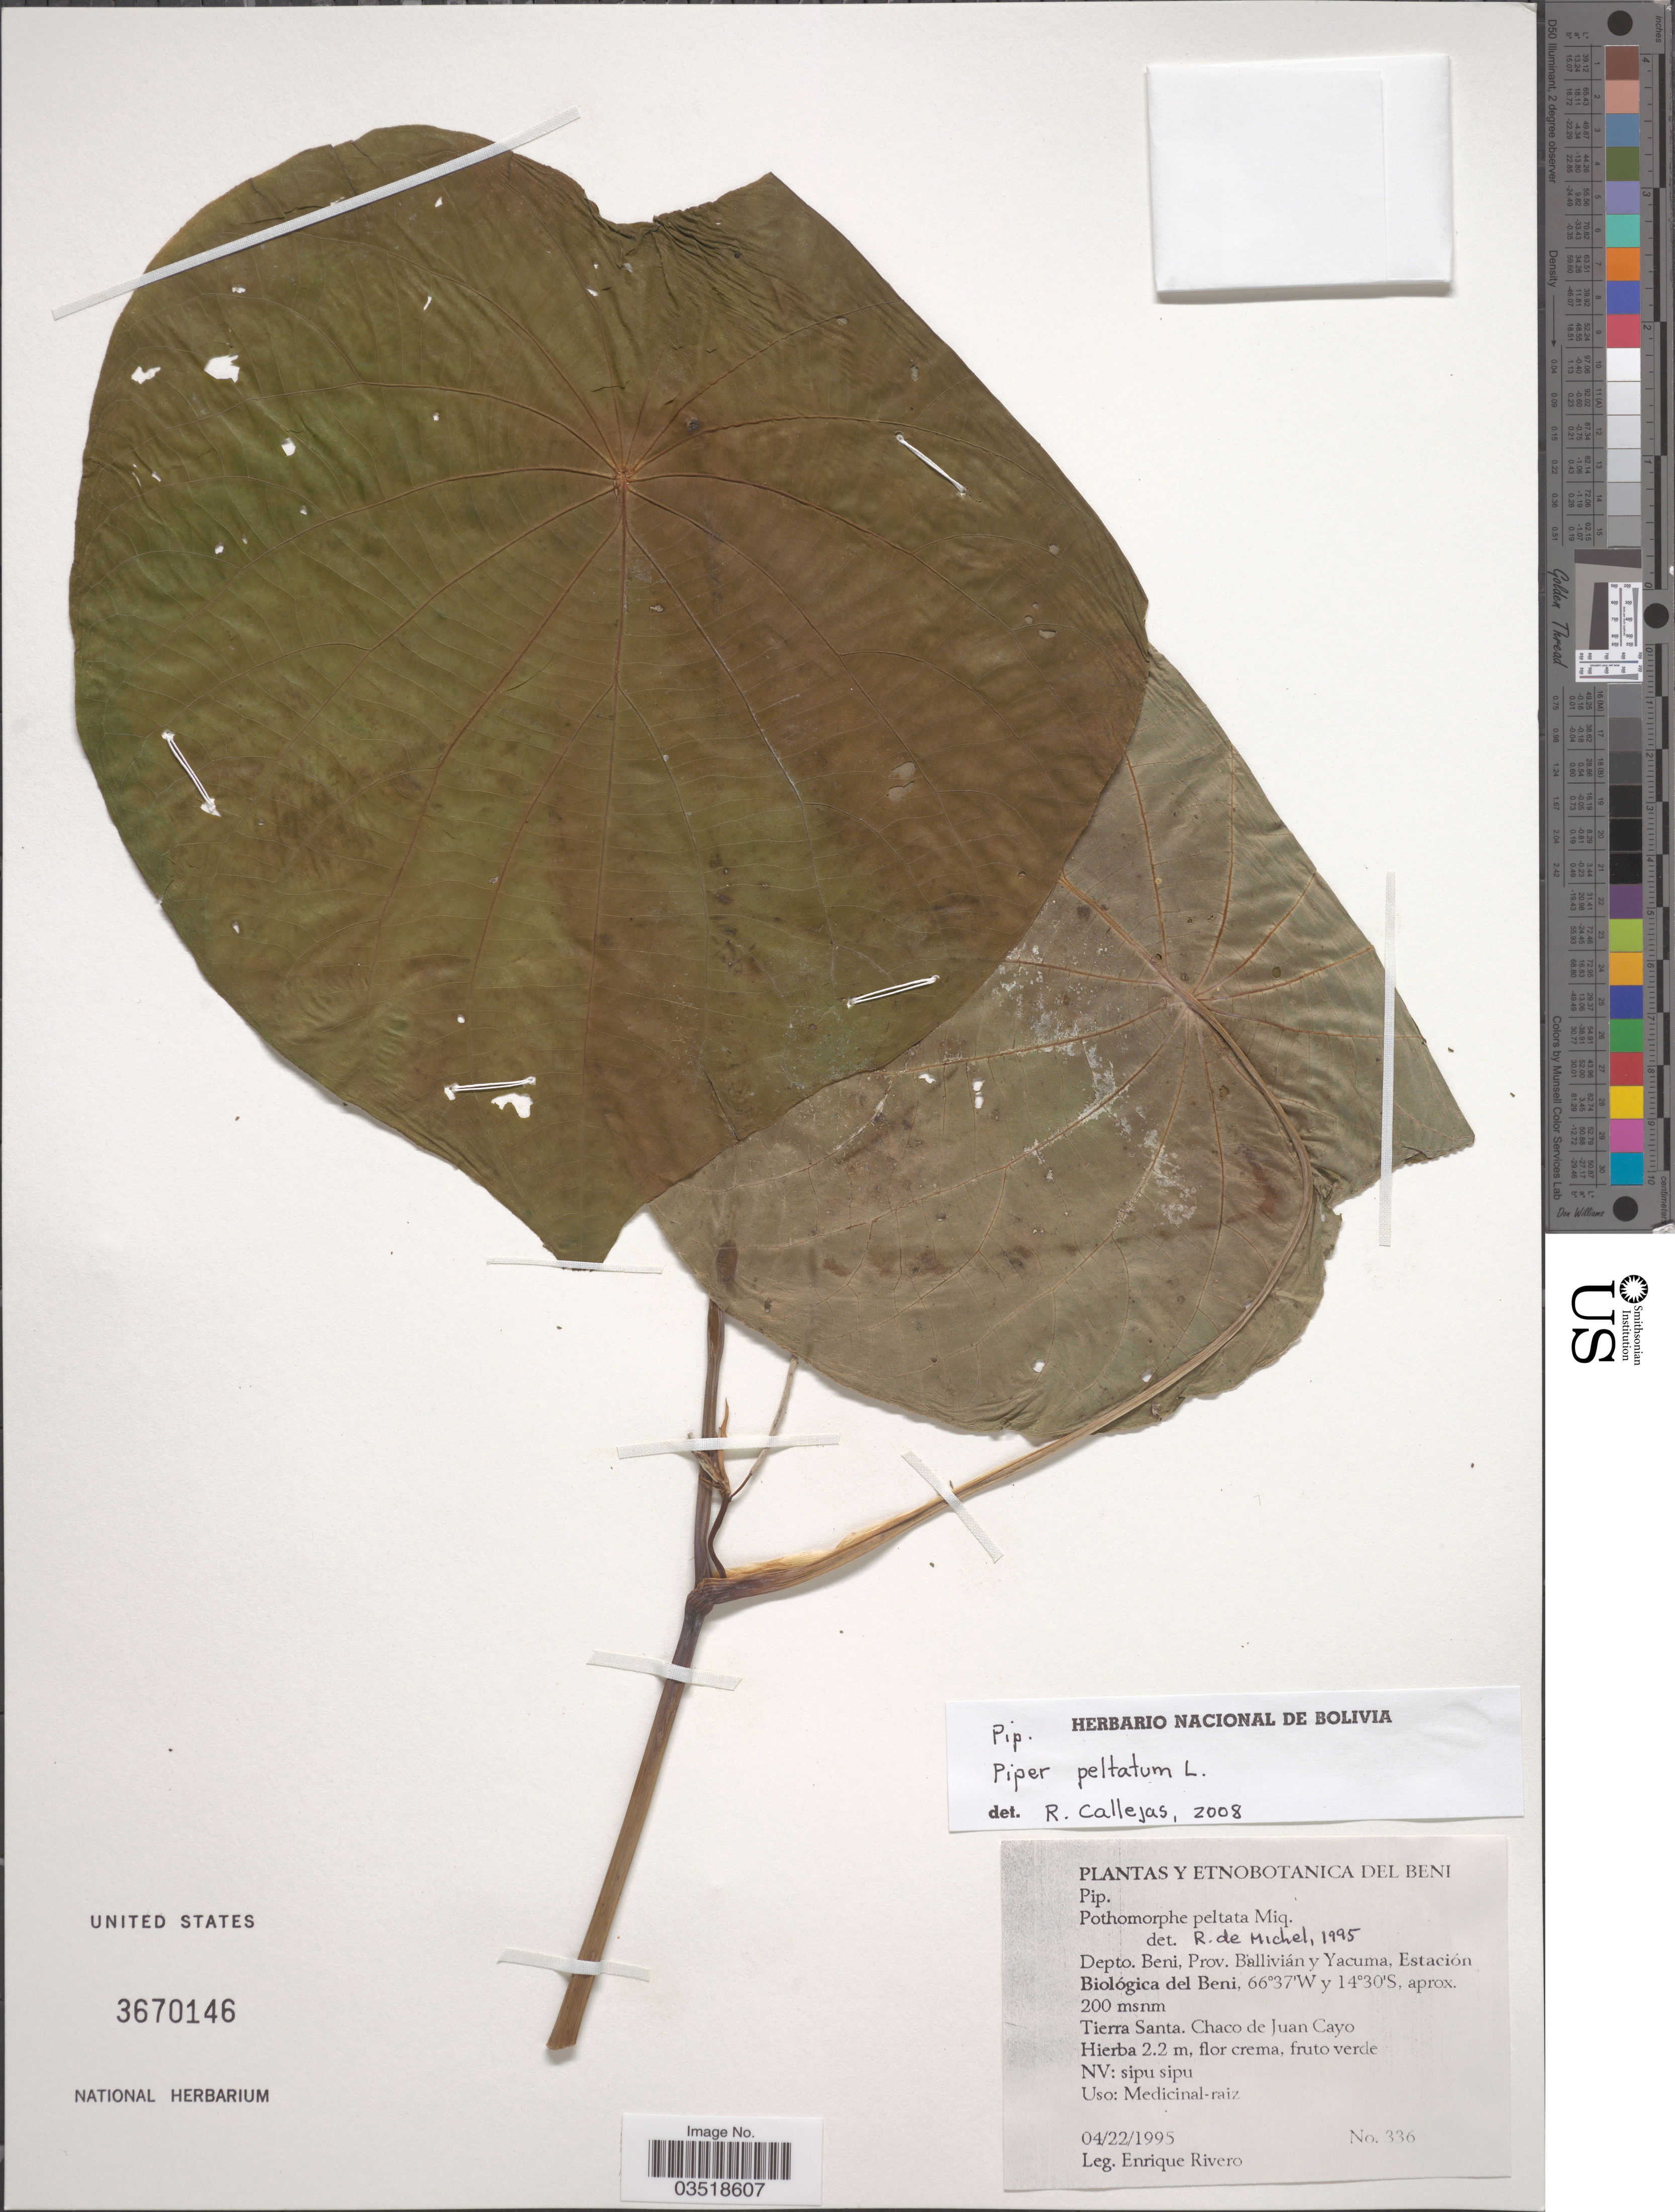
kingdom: Plantae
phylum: Tracheophyta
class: Magnoliopsida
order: Piperales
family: Piperaceae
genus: Piper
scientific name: Piper peltatum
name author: L.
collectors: E. Rivero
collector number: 336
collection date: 1995-04-22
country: Bolivia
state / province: Beni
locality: Depto. Beni Prov. Ballivián y Yacuma, Estación. Biológica del Beni. Tierra Santa. Chaco de Juan Cayo.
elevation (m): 200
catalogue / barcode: US 3670146